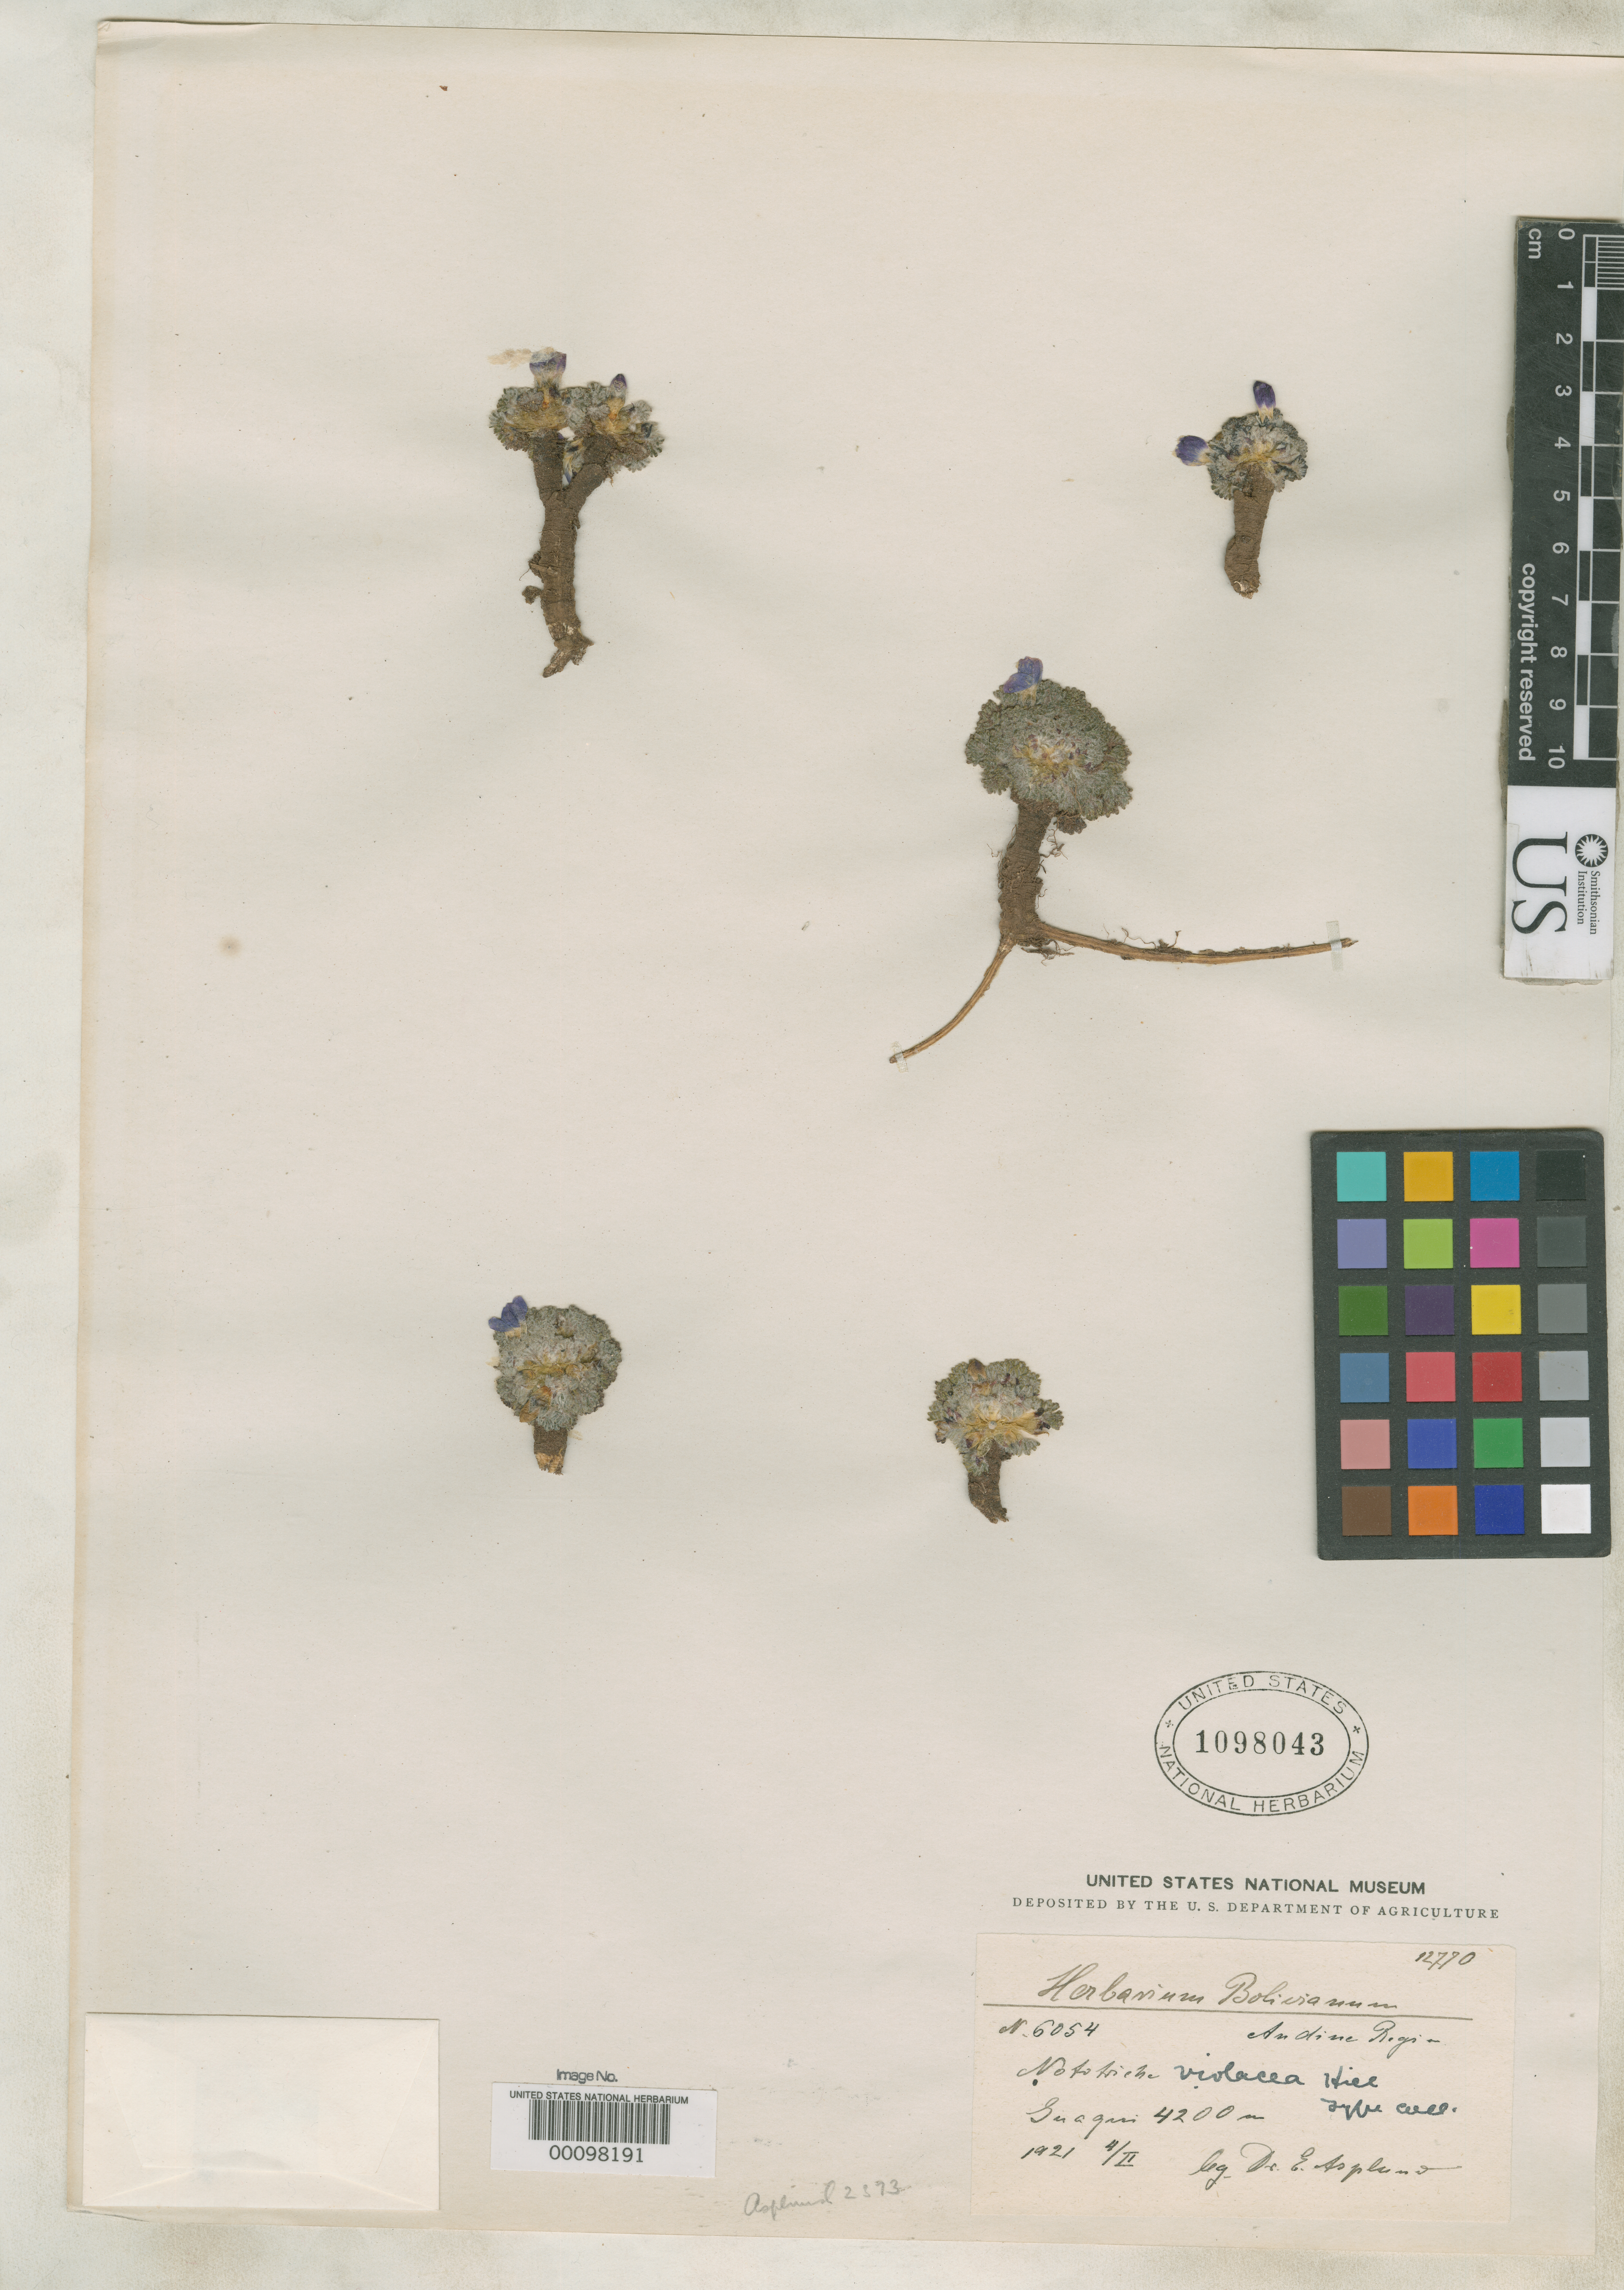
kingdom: Plantae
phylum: Tracheophyta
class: Magnoliopsida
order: Malvales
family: Malvaceae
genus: Nototriche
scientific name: Nototriche violacea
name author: A.W. Hill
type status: Isotype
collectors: E. Asplund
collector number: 2373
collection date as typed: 04 Feb 1921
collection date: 1921-02-04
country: Bolivia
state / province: La Paz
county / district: Ingavi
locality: Guaqui.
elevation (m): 4200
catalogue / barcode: US 1098043